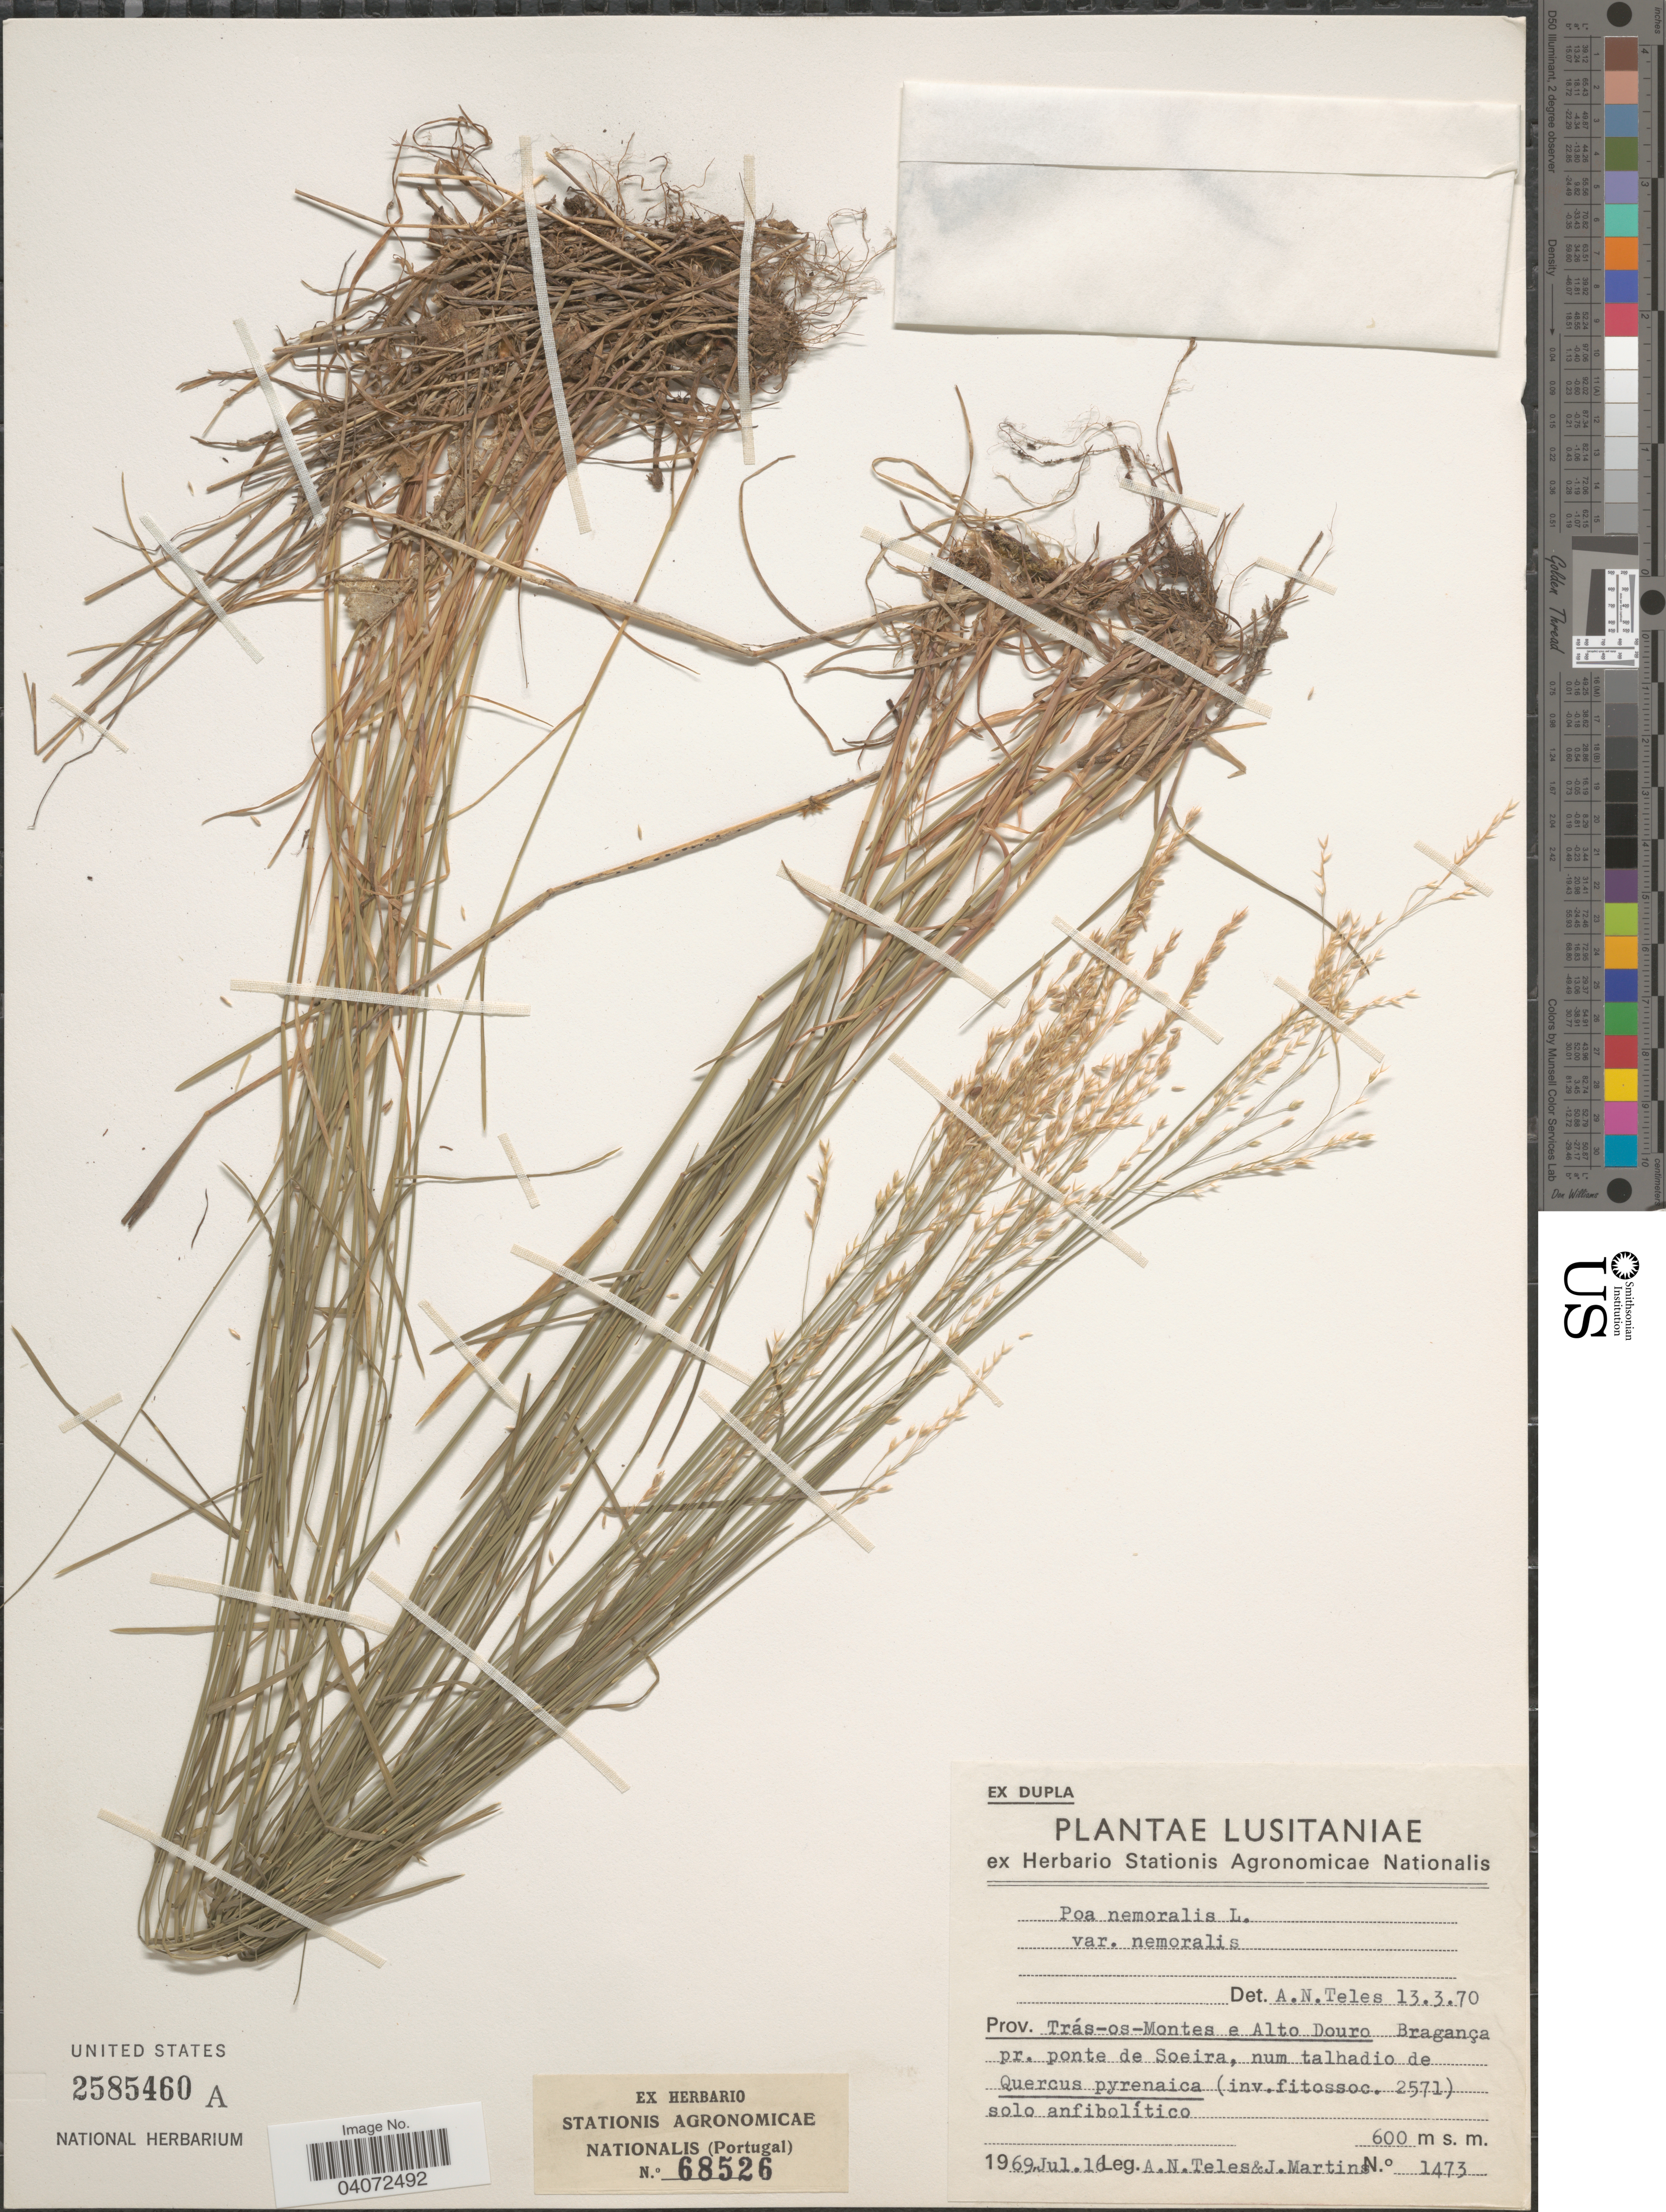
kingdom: Plantae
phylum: Tracheophyta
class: Liliopsida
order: Poales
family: Poaceae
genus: Poa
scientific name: Poa nemoralis var. montana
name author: Gaudin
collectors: A. Teles & J. Martins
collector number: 1473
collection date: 1969-07-16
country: Portugal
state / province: Braganca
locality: Lusitaniae. Prov. Trás-os-Montes e Alto Douro. Bragança pr. ponte de Soeira.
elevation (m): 600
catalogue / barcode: US 2585460A